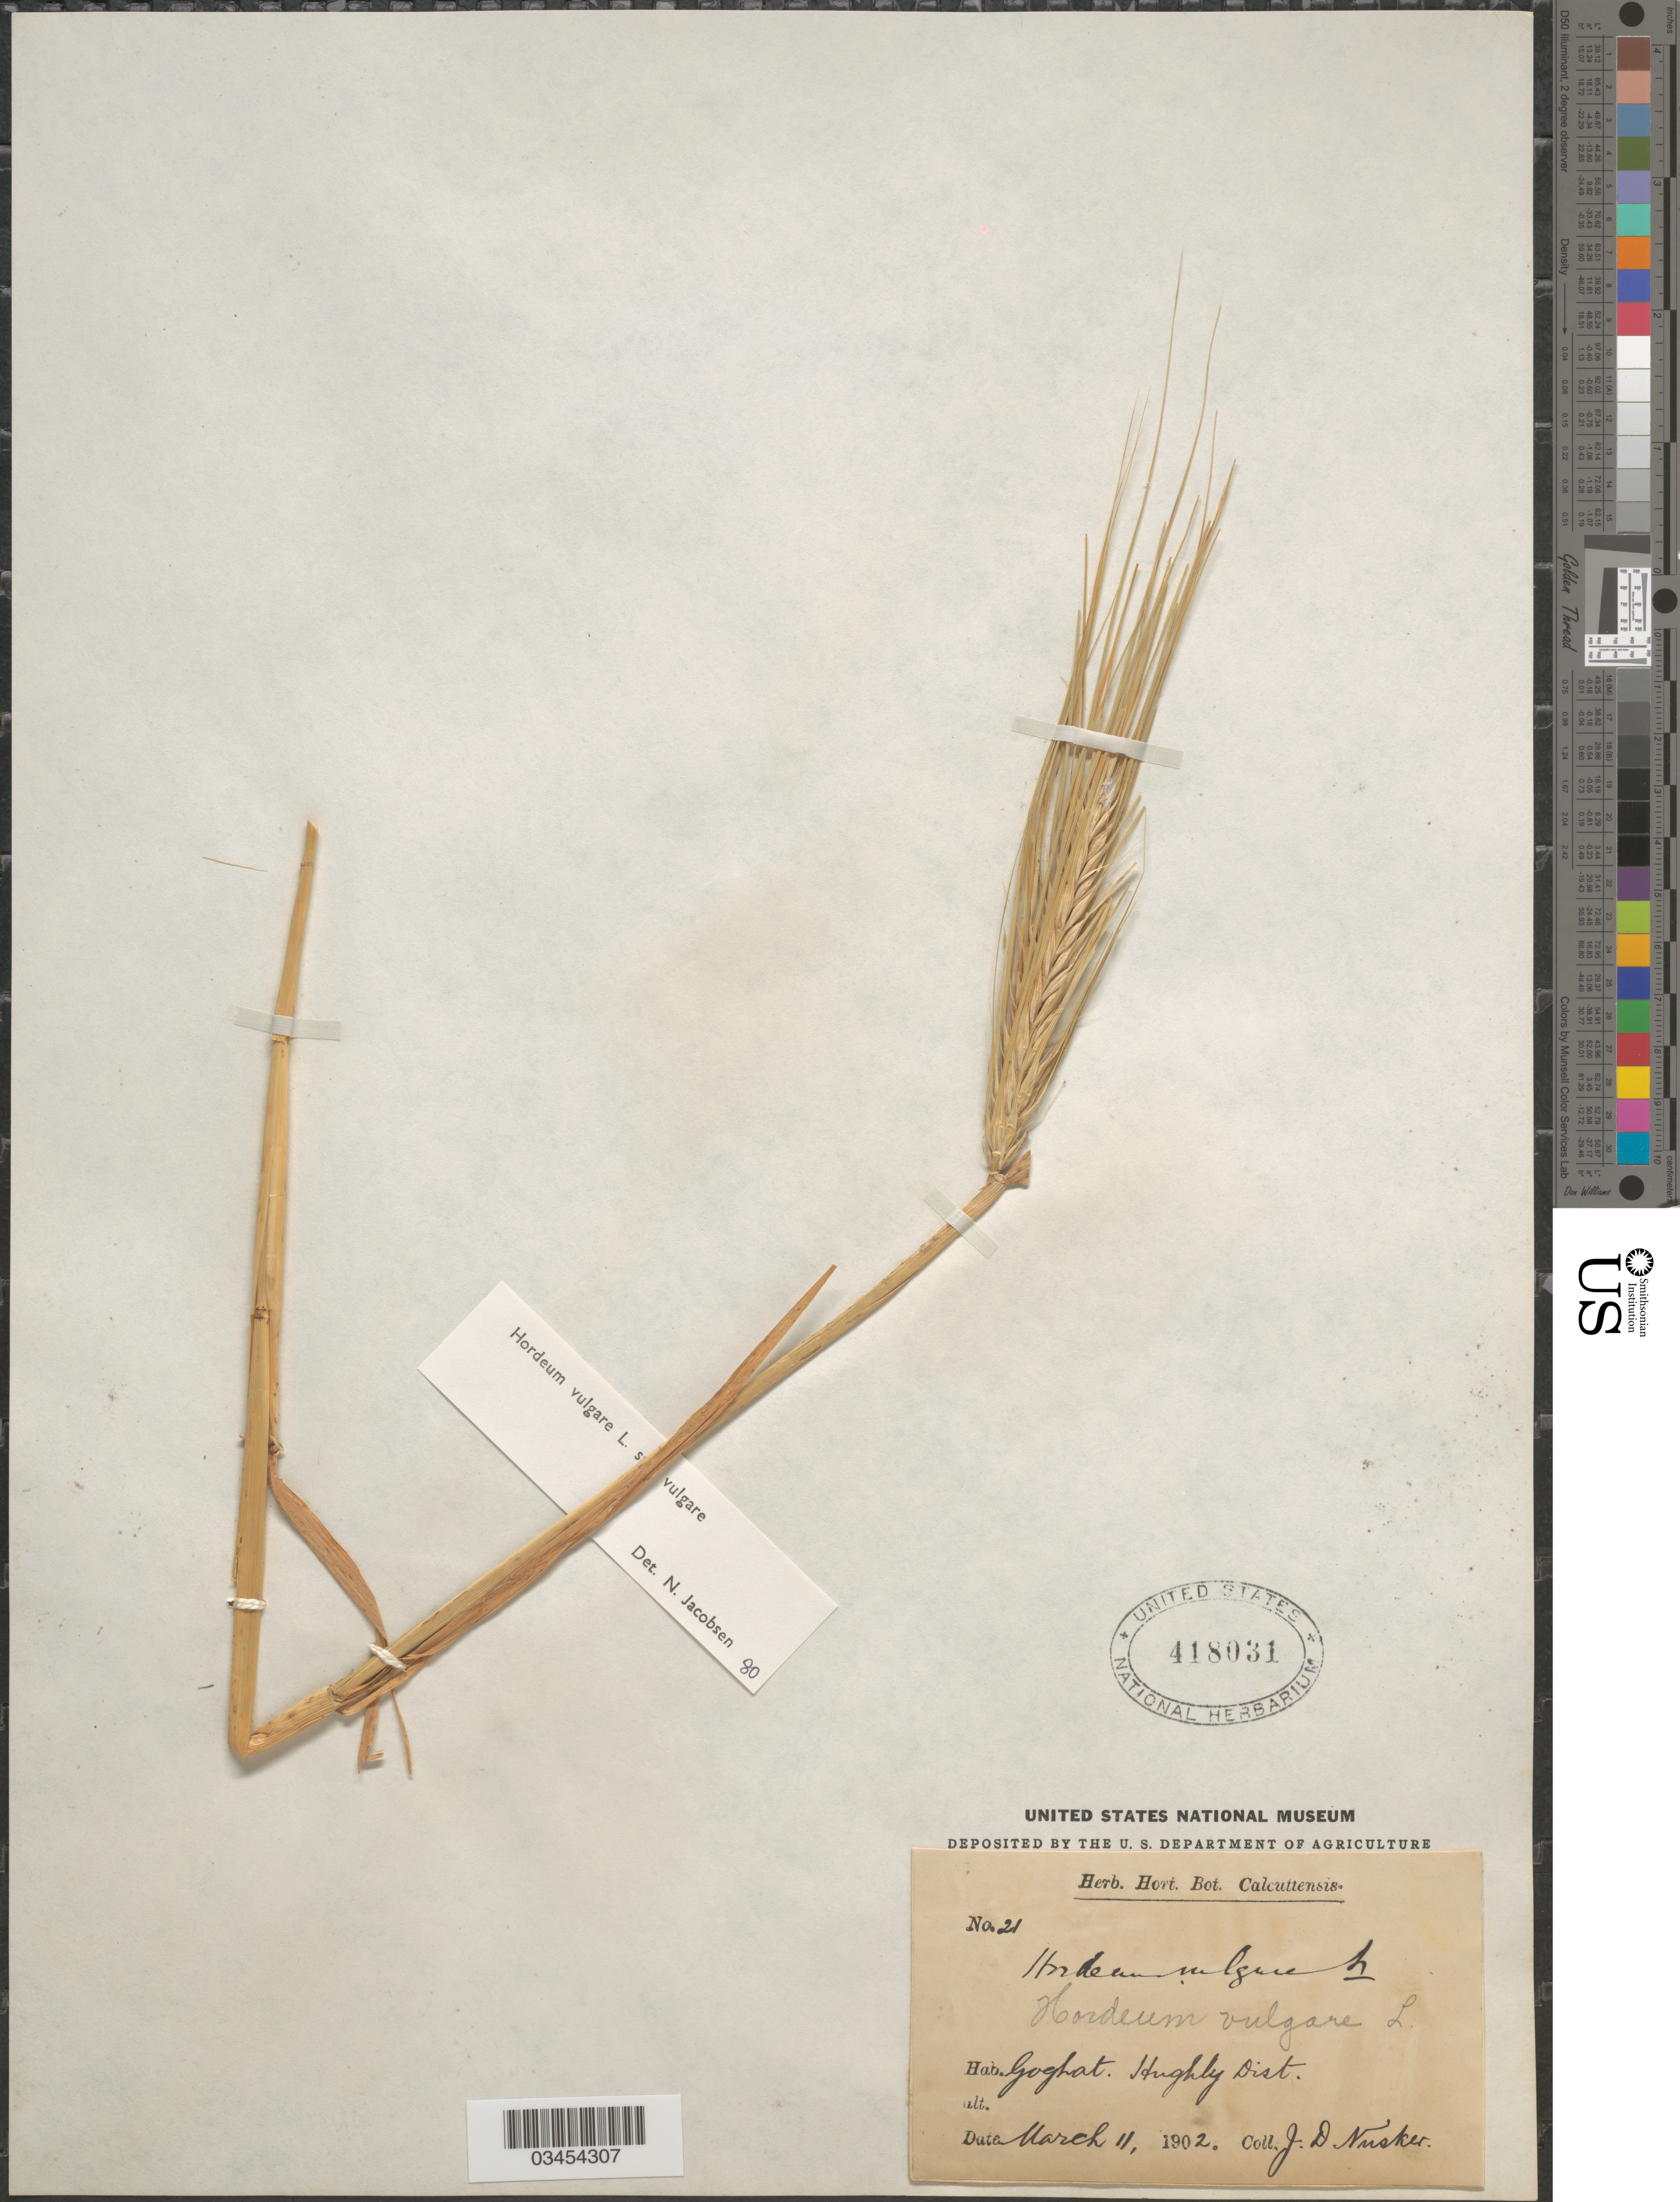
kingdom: Plantae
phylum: Tracheophyta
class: Liliopsida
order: Poales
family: Poaceae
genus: Hordeum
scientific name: Hordeum vulgare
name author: L.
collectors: J. D. Nusker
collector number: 21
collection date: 1902-03-11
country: India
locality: Goghat. Hughly Dist.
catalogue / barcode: US 418031